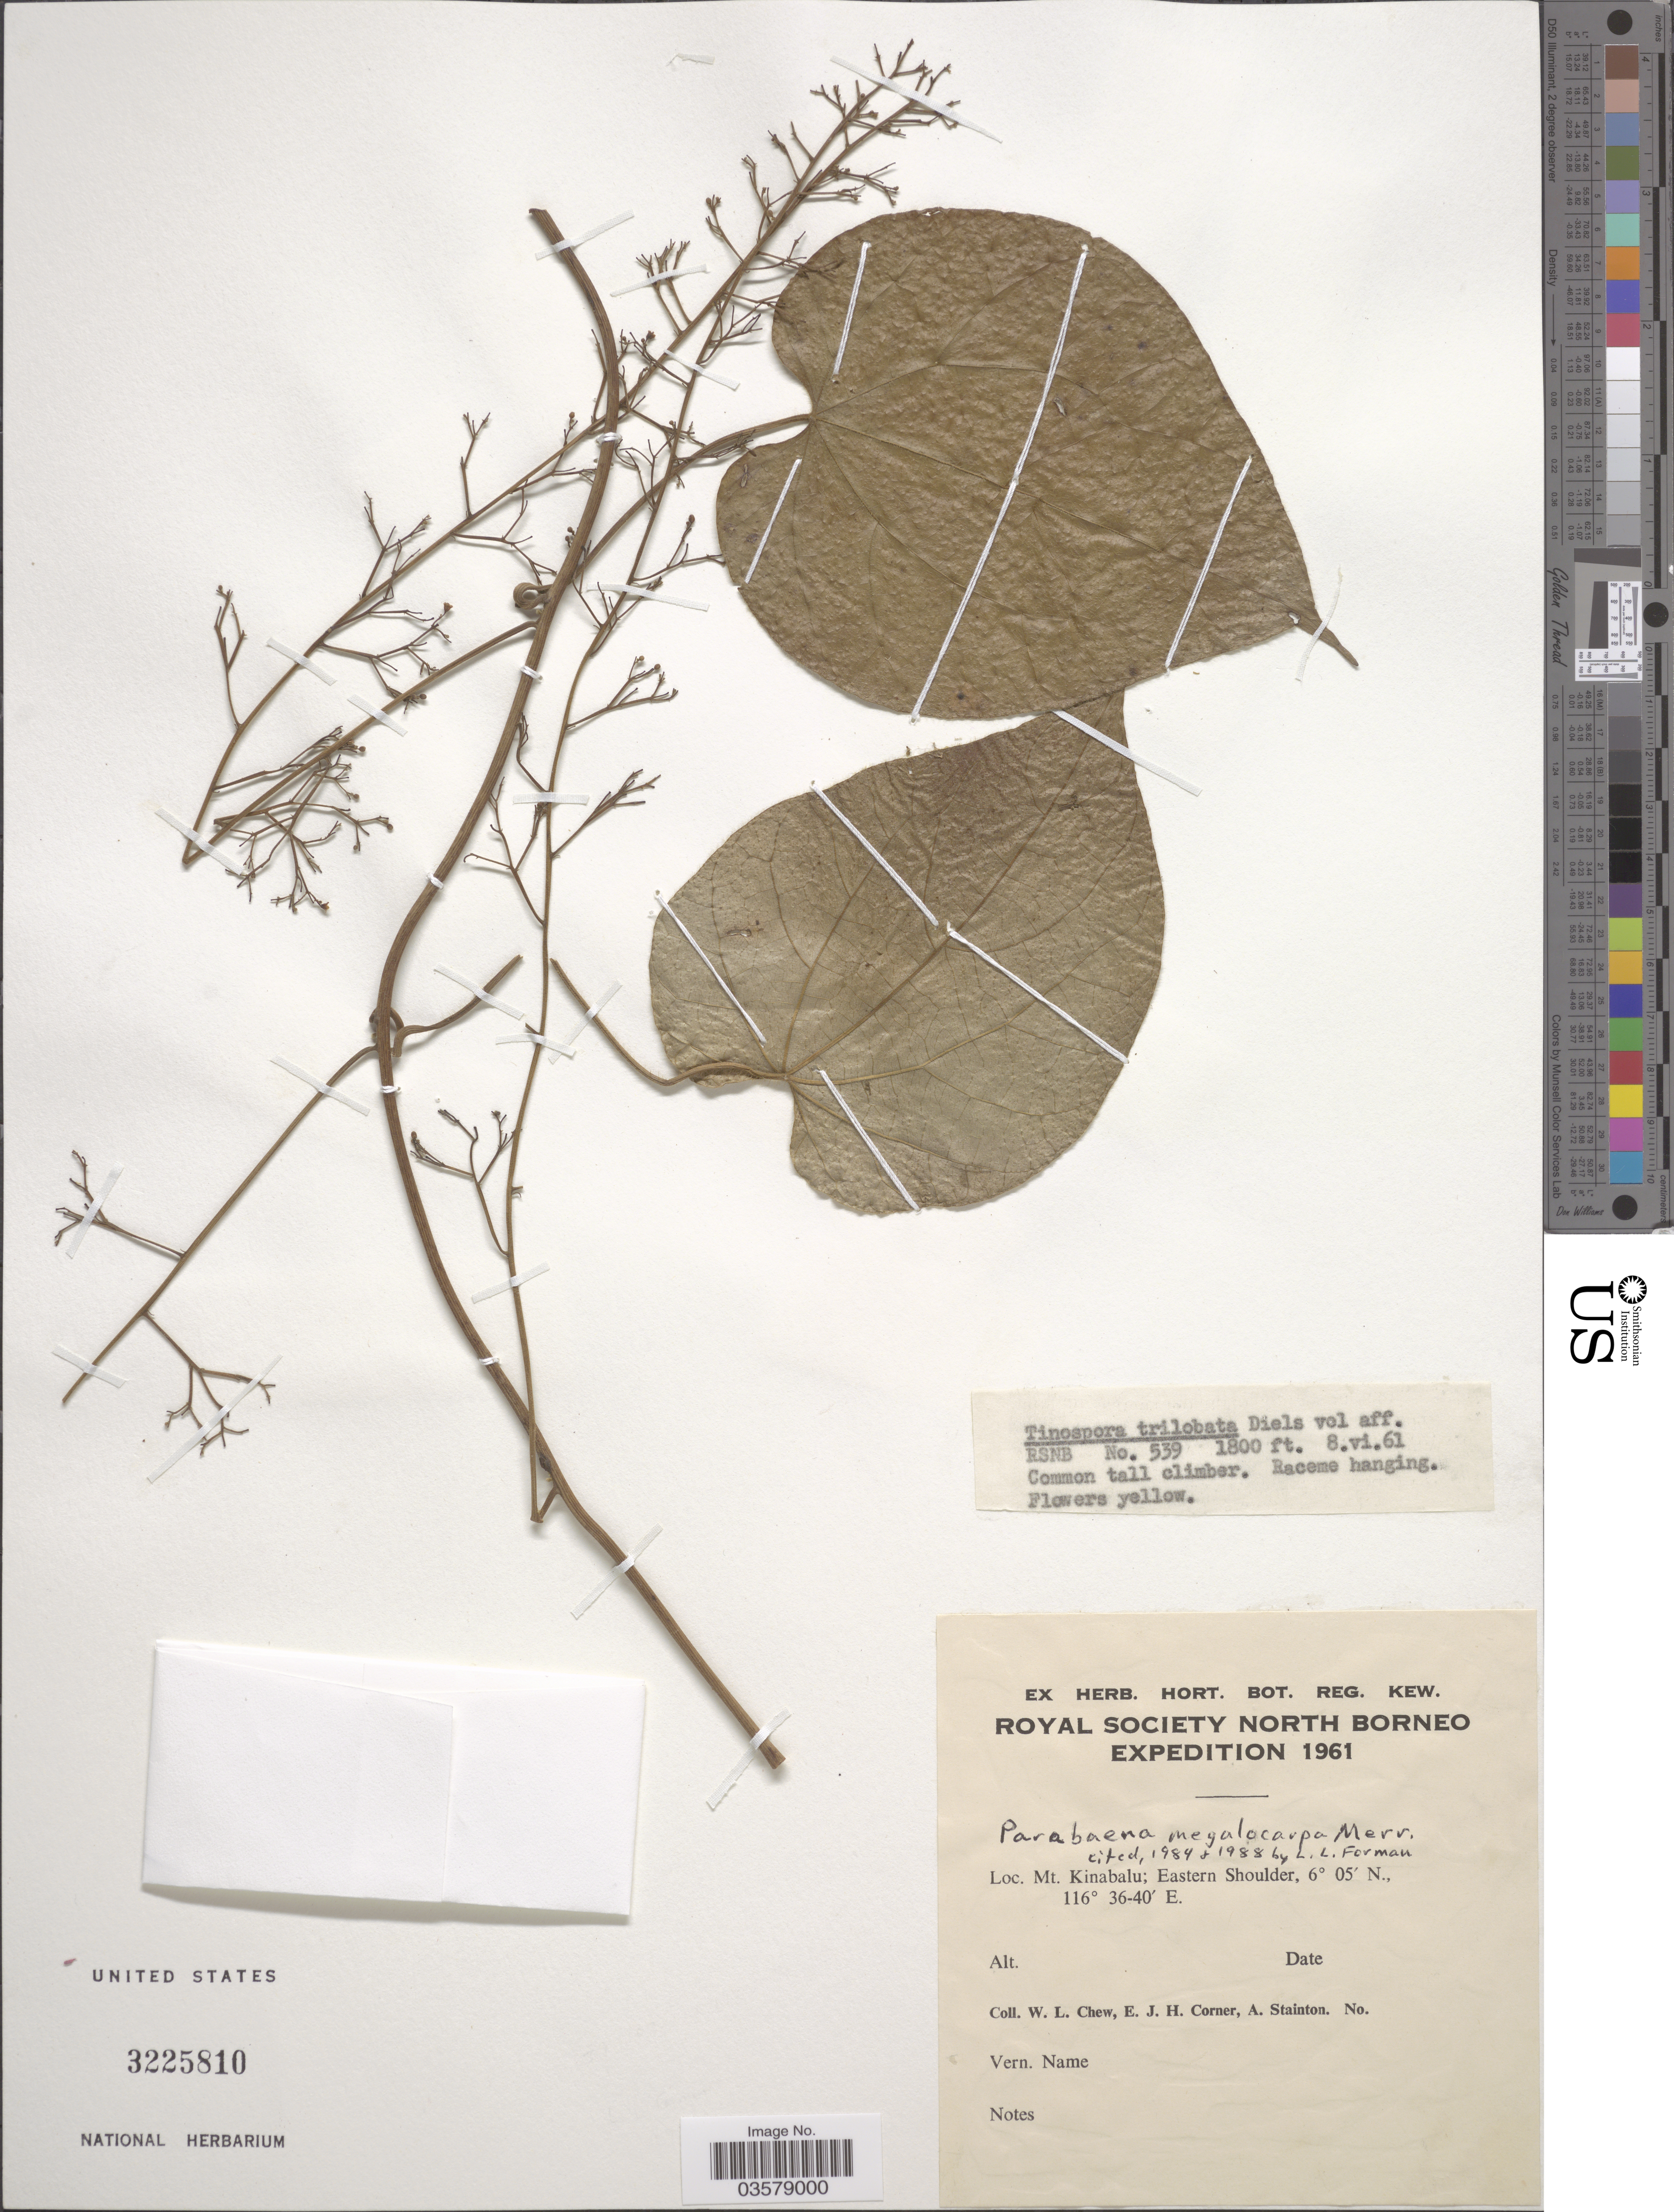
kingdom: Plantae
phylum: Tracheophyta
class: Magnoliopsida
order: Ranunculales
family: Menispermaceae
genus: Parabaena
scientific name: Parabaena megalocarpa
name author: Merr.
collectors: W. Chew, E. Corner & A. Stainton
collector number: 539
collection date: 1961-06-08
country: Malaysia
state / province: Sabah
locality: North Borneo. Mt. Kinabulu; Eastern Shoulder.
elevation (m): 549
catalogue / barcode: US 3225810